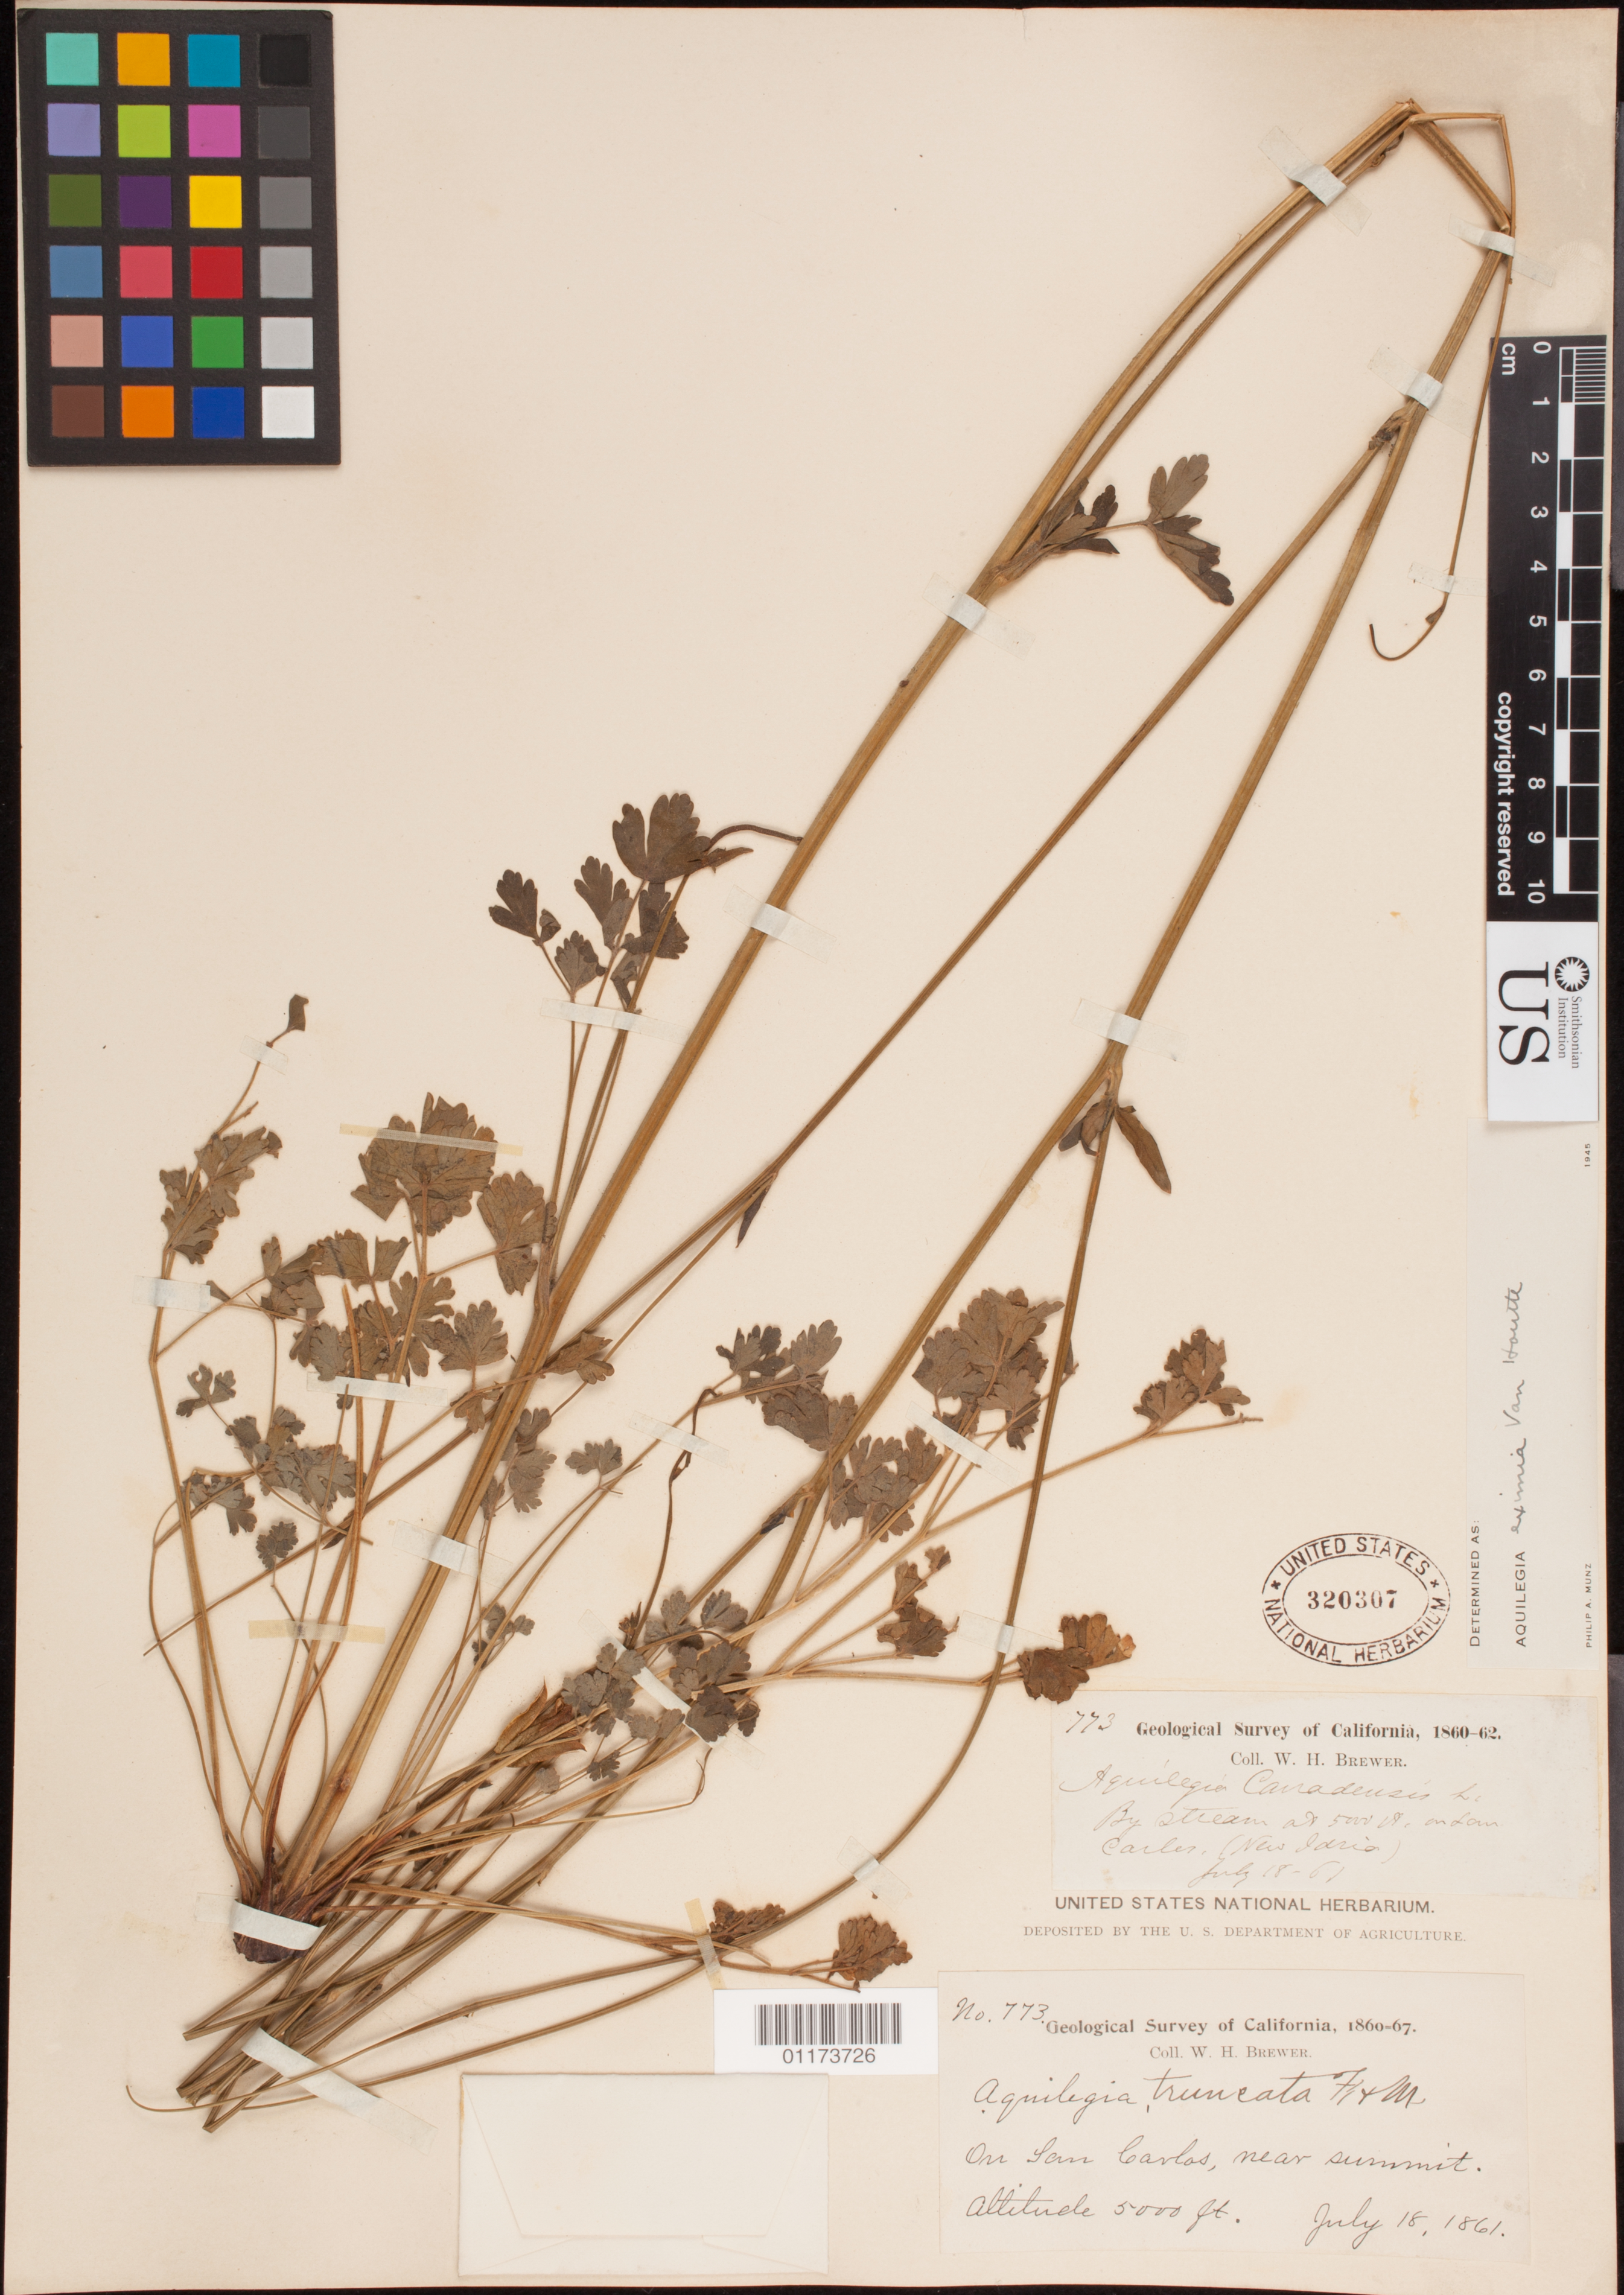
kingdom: Plantae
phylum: Tracheophyta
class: Magnoliopsida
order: Ranunculales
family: Ranunculaceae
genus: Aquilegia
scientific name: Aquilegia eximia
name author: Van Houtte & Planch.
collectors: W. H. Brewer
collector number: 773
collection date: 1861-07-18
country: United States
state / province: California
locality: On San Carlos, near summit.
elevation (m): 1524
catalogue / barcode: US 320307